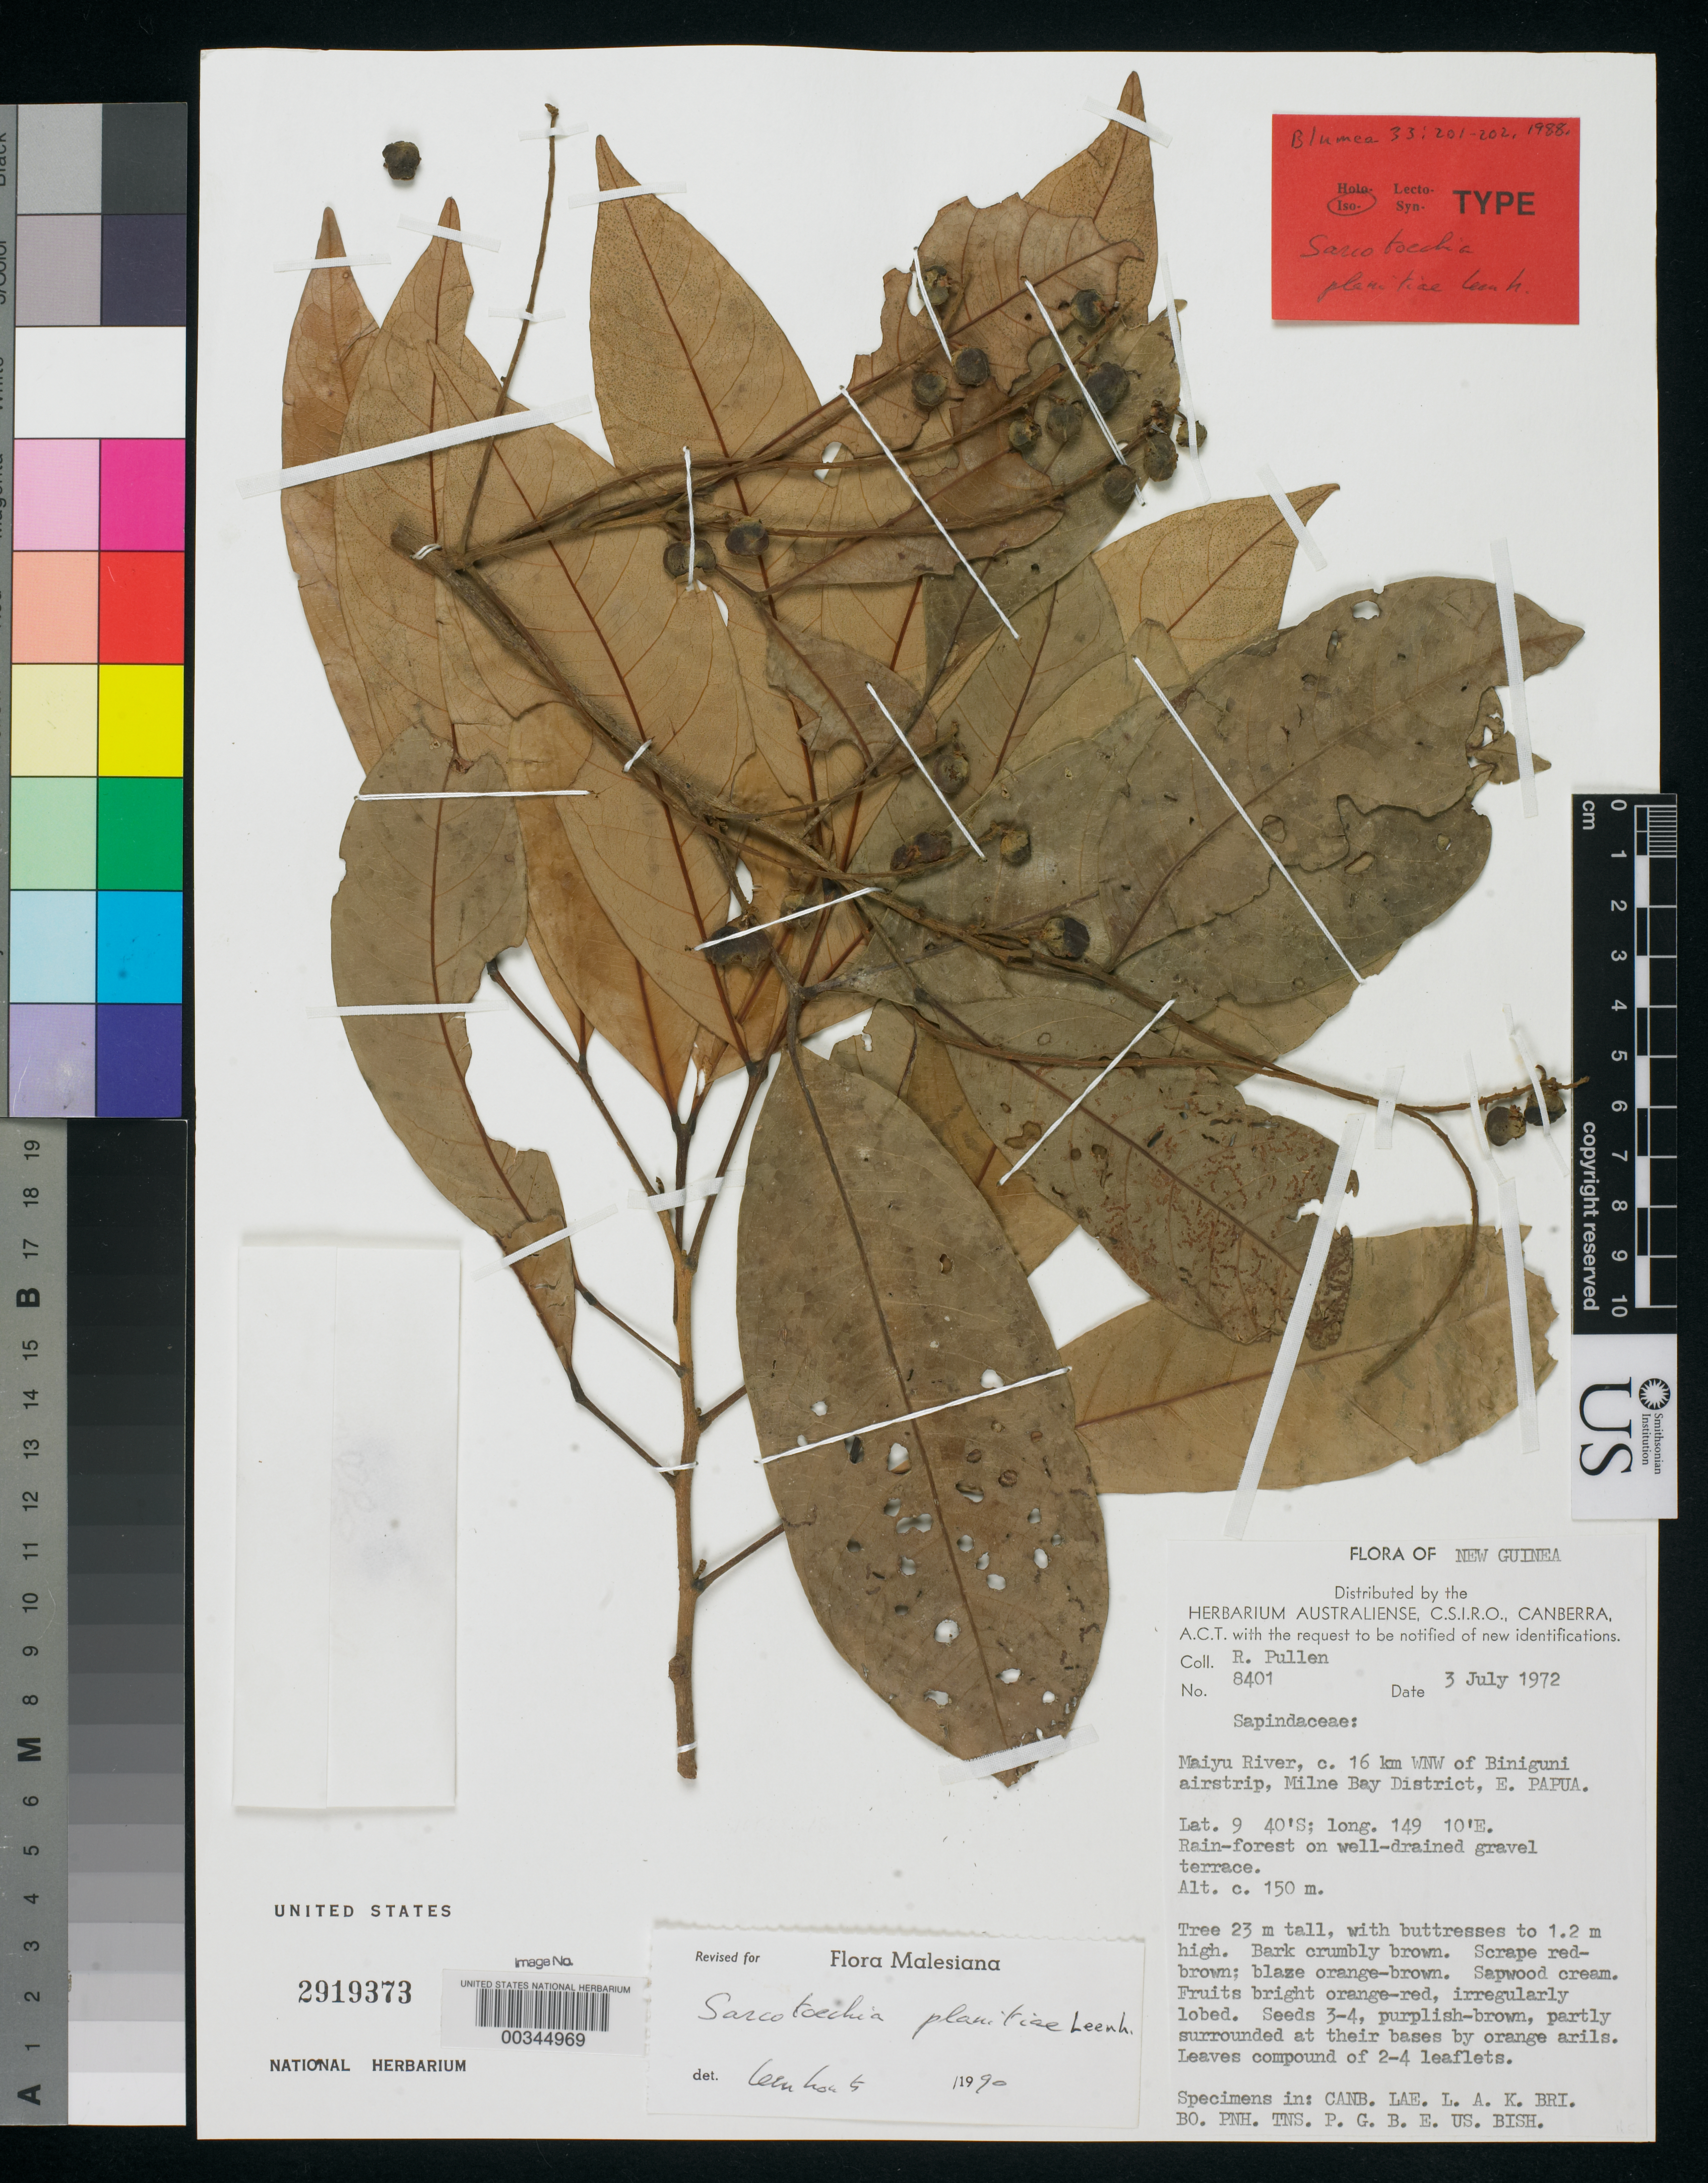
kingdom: Plantae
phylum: Tracheophyta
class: Magnoliopsida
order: Sapindales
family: Sapindaceae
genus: Sarcotoechia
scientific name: Sarcotoechia planitiei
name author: Leenh.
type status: Isotype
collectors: R. Pullen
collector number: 8401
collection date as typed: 03 Jul 1972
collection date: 1972-07-03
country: Papua New Guinea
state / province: Milne Bay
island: New Guinea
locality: Maiyu River, C. 16 km wnw of Biniguni airstrip.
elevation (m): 150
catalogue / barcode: US 2919373